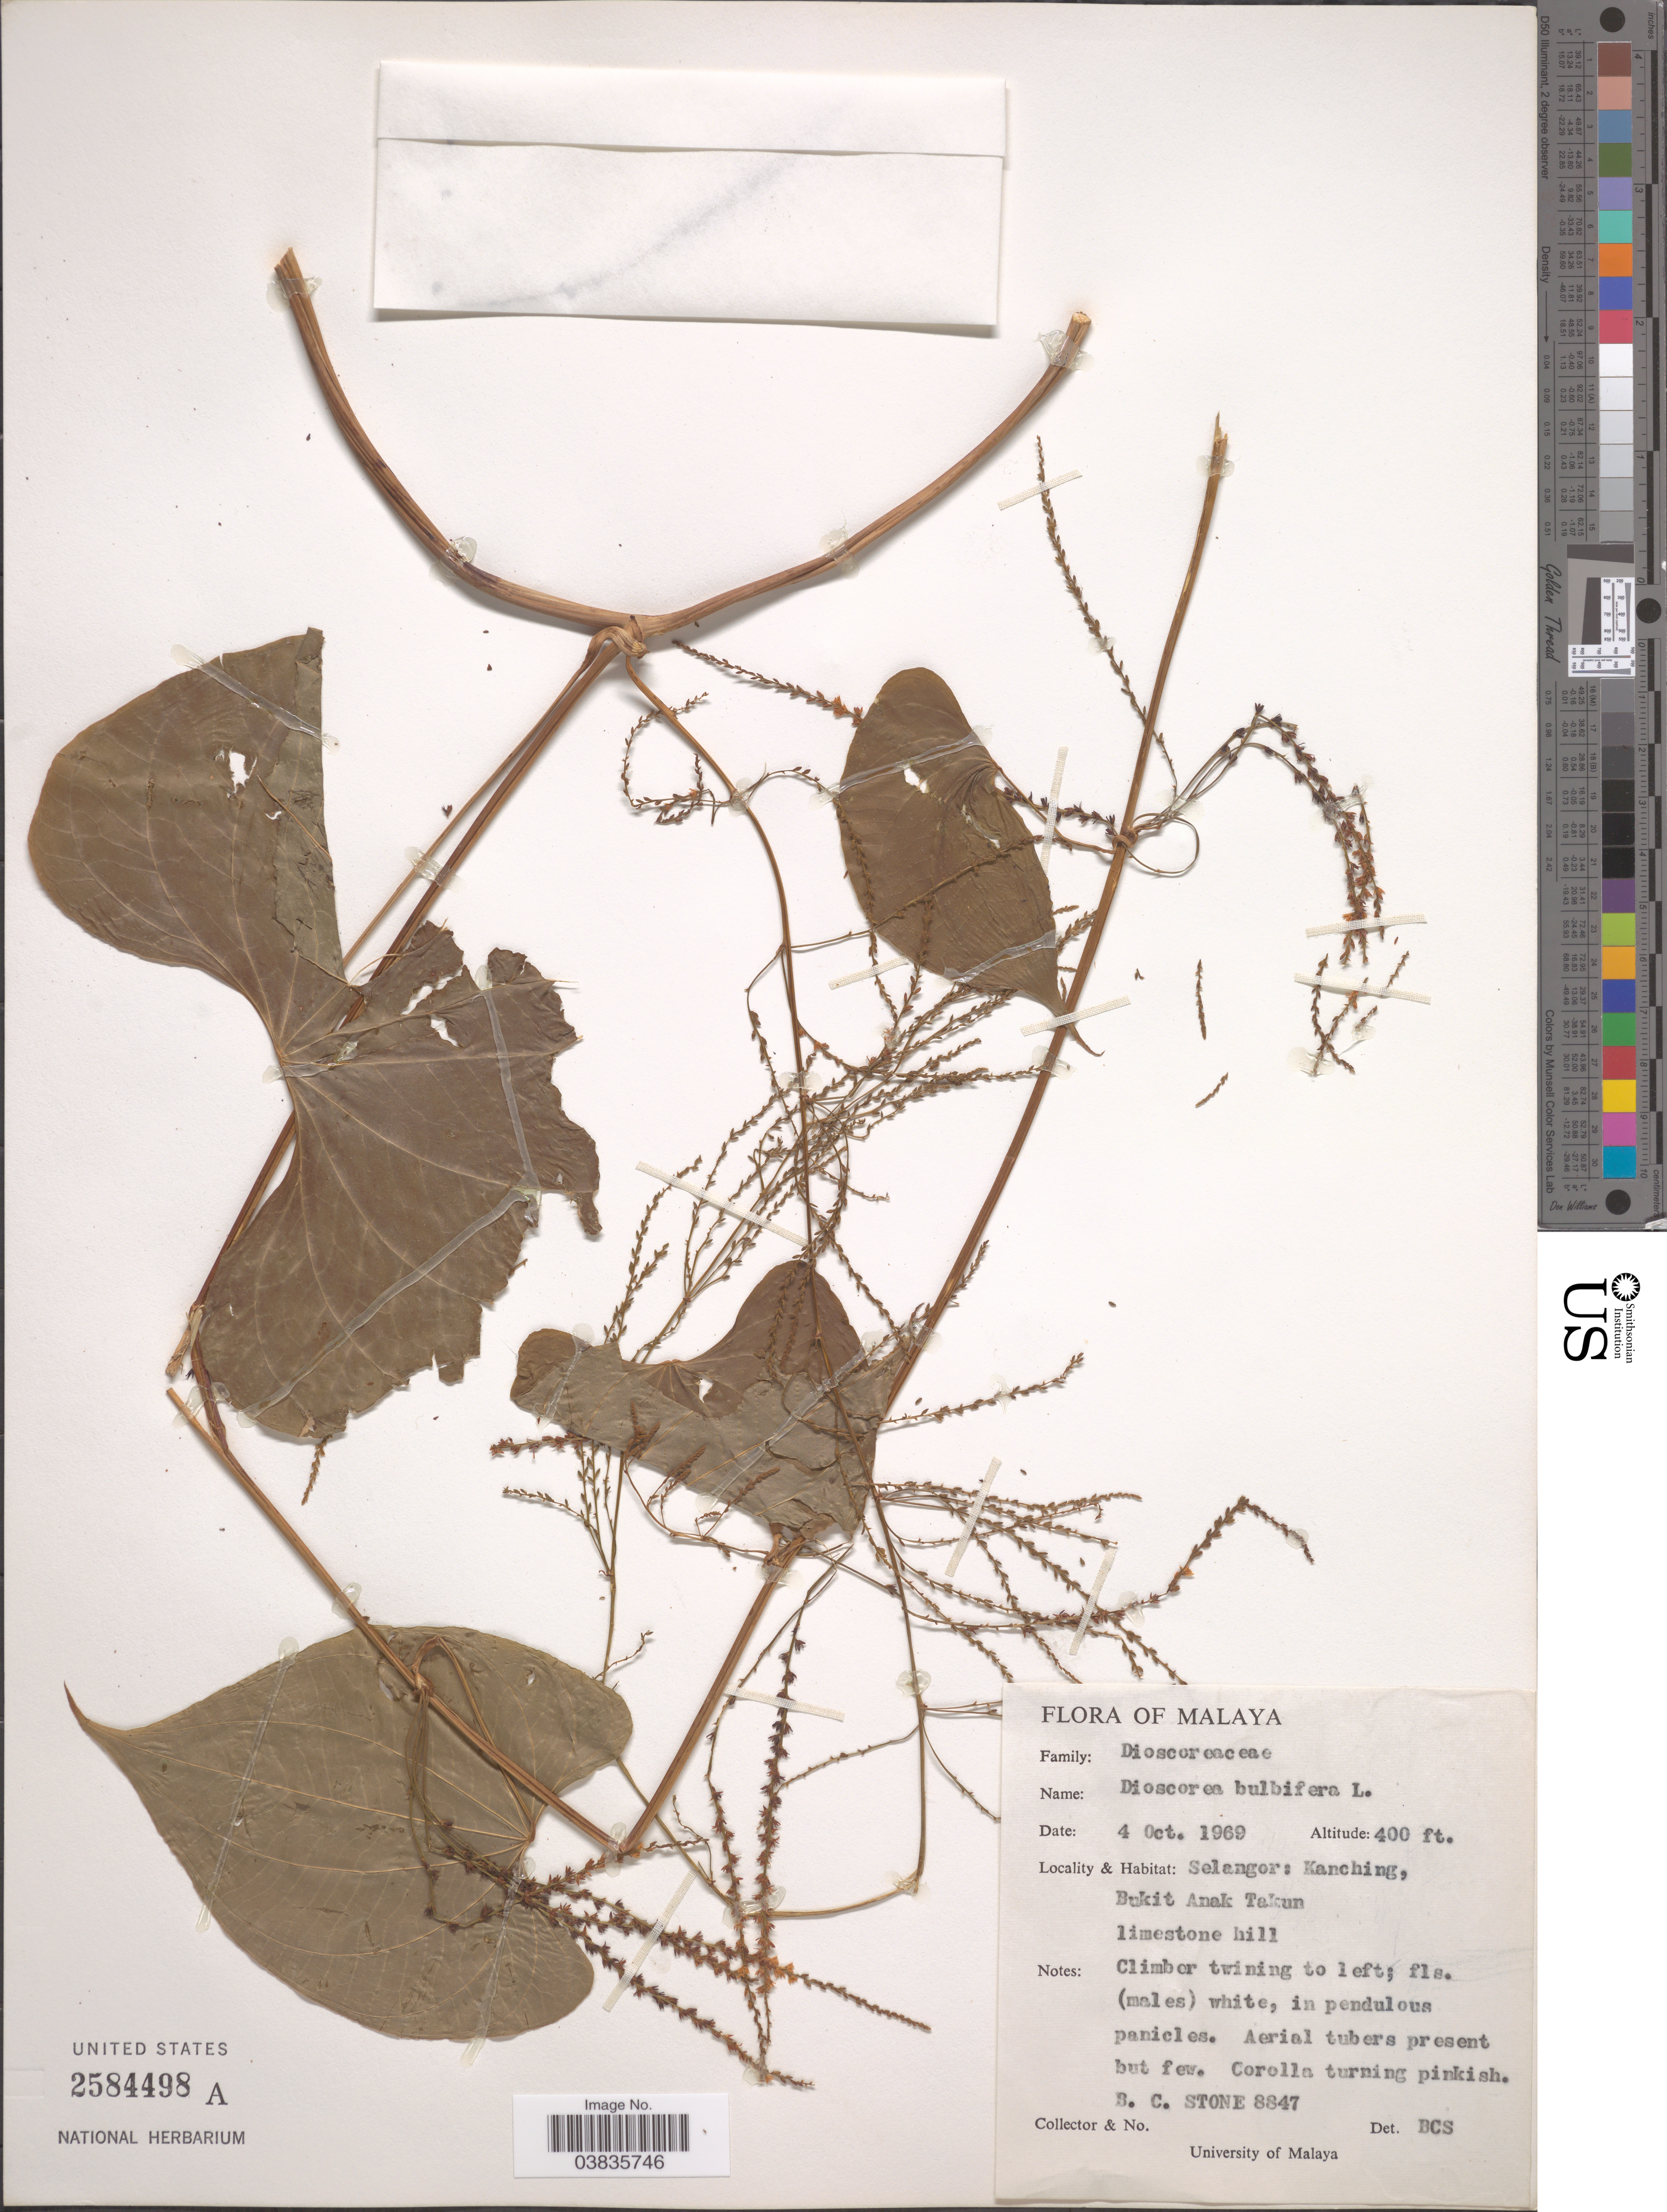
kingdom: Plantae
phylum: Tracheophyta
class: Liliopsida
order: Dioscoreales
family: Dioscoreaceae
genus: Dioscorea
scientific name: Dioscorea bulbifera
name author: L.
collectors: B. C. Stone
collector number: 8847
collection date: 1969-10-04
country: Malaysia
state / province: Selangor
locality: Malaya. Kanching, Bukit Anak Takun, limestone hill.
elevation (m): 122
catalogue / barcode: US 2584498A